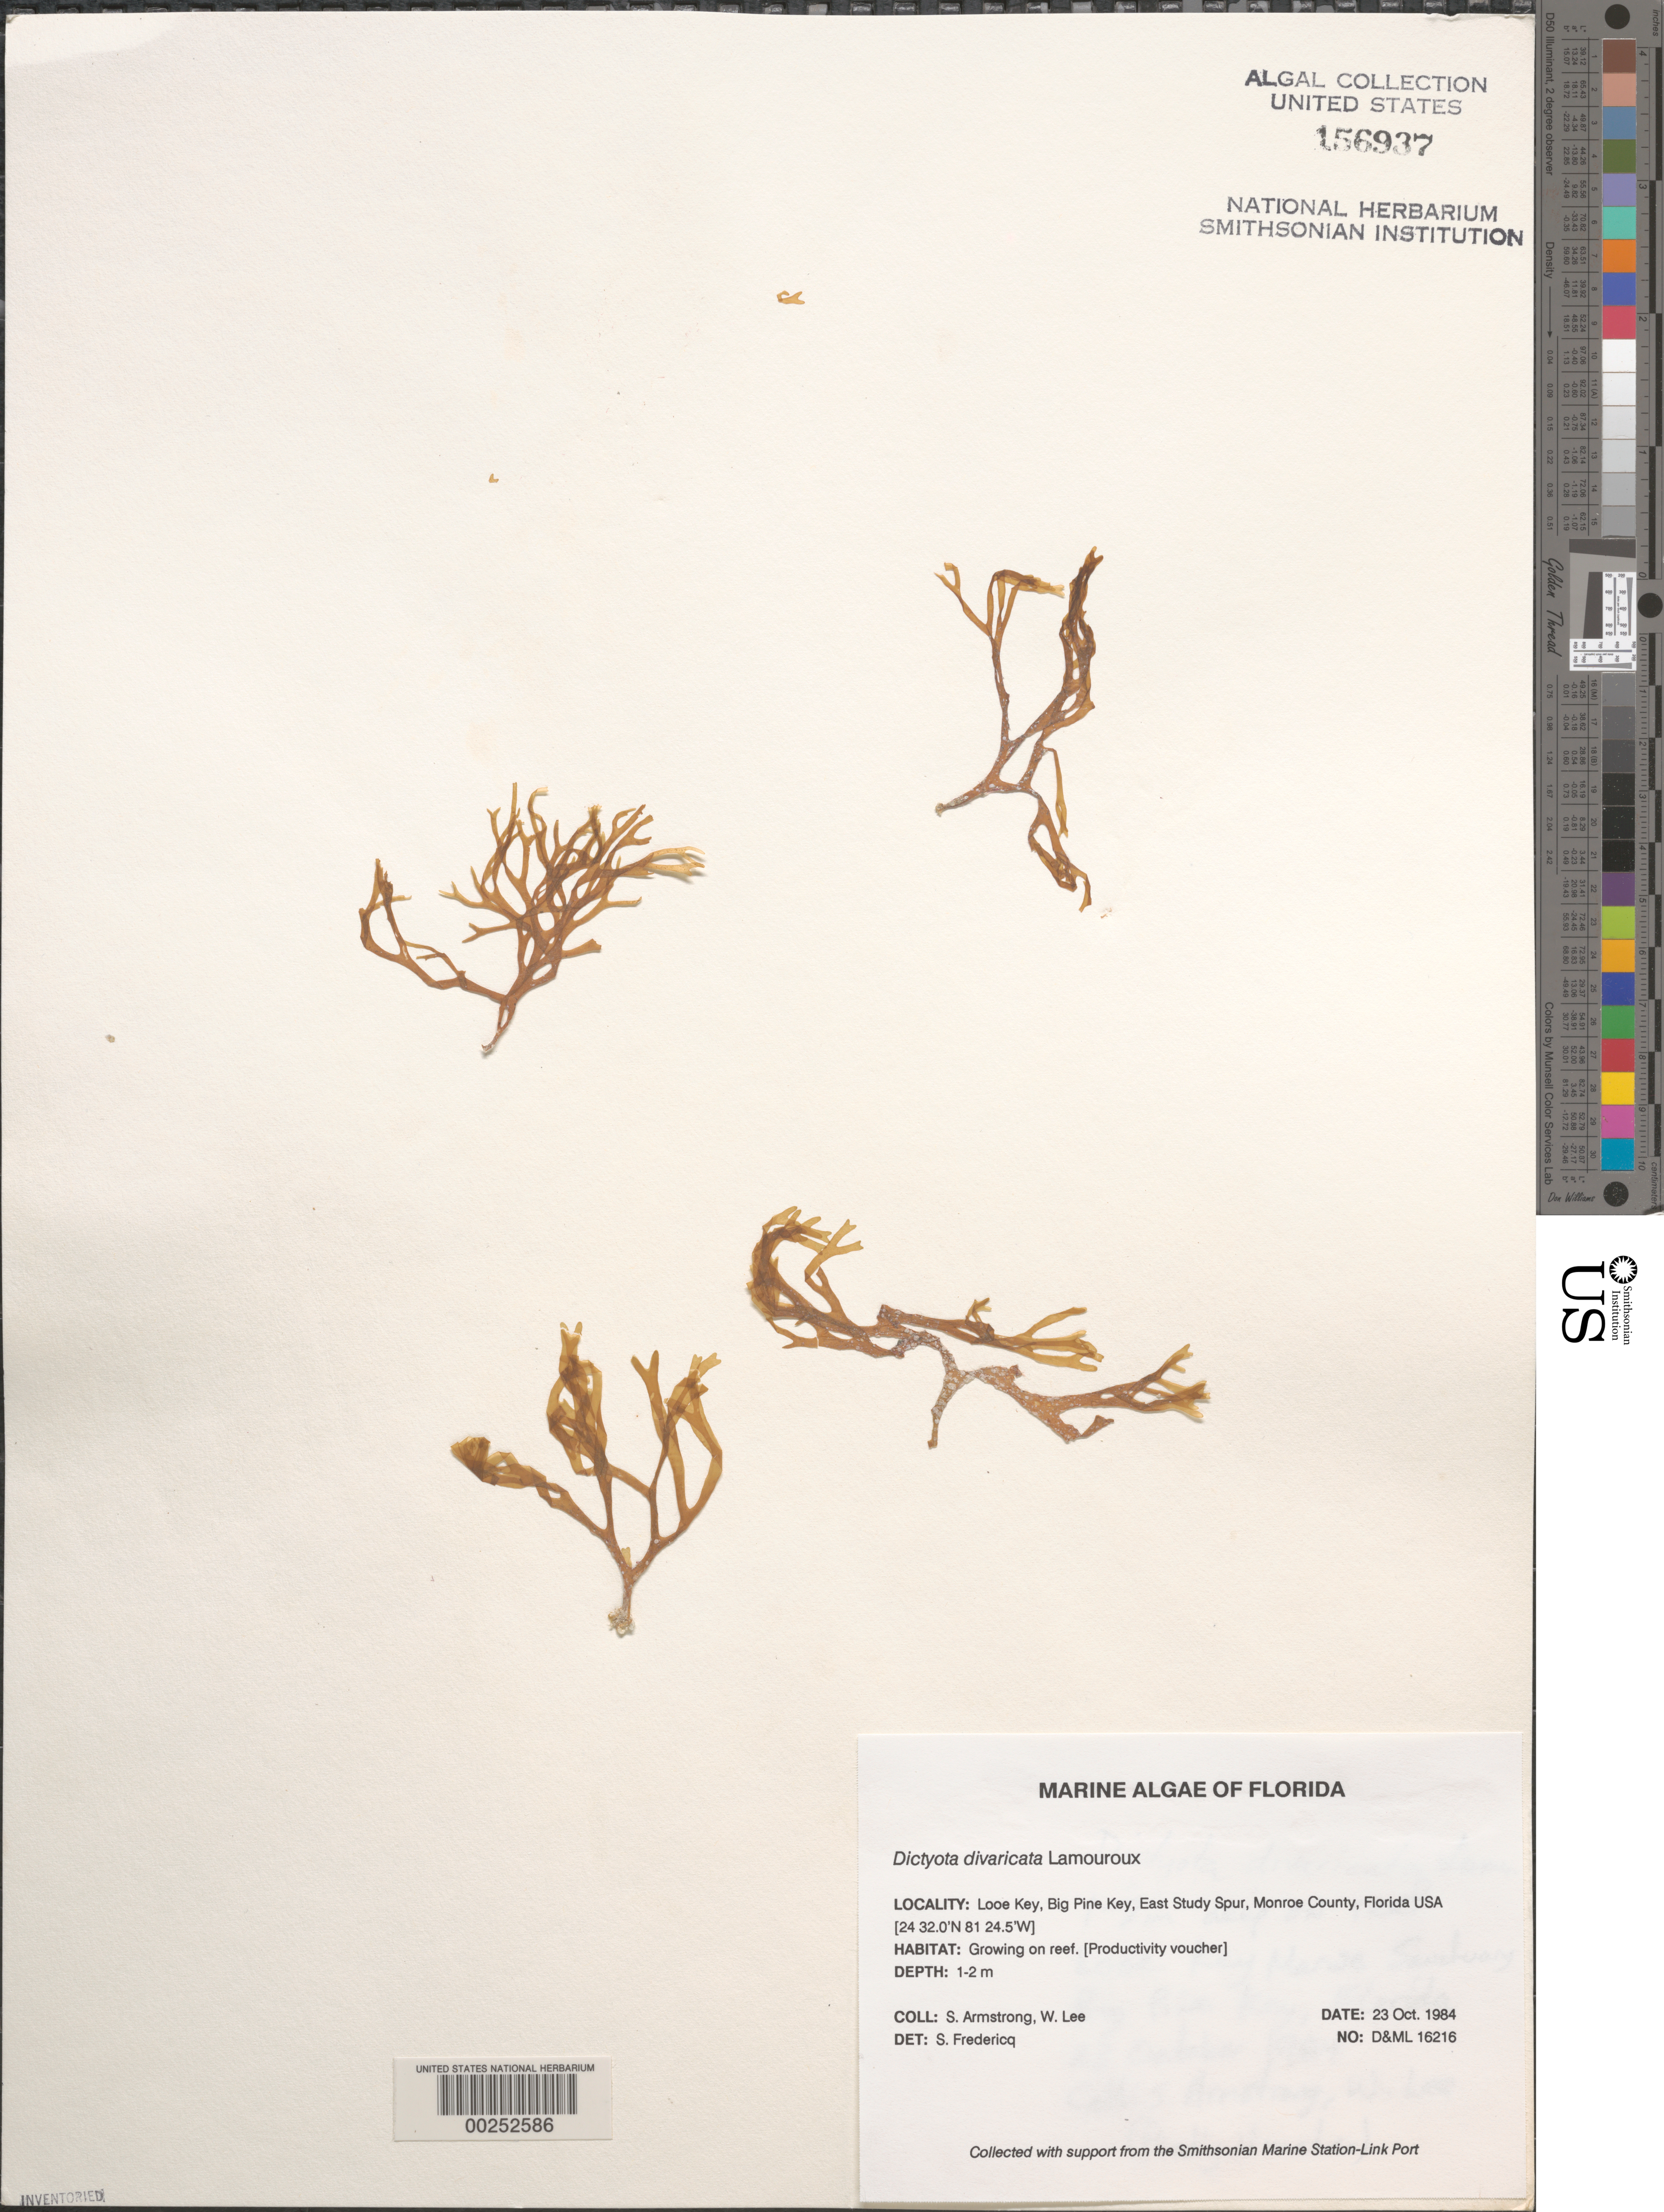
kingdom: Chromista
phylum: Ochrophyta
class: Phaeophyceae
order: Dictyotales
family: Dictyotaceae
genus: Dictyota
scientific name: Dictyota divaricata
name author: J.V.Lamouroux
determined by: Fredericq, S.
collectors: S. Armstrong & W. Lee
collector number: D&ML 16216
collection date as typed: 23 Oct 1984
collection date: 1984-10-23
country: United States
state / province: Florida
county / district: Monroe County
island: Looe Key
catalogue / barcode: US 156937